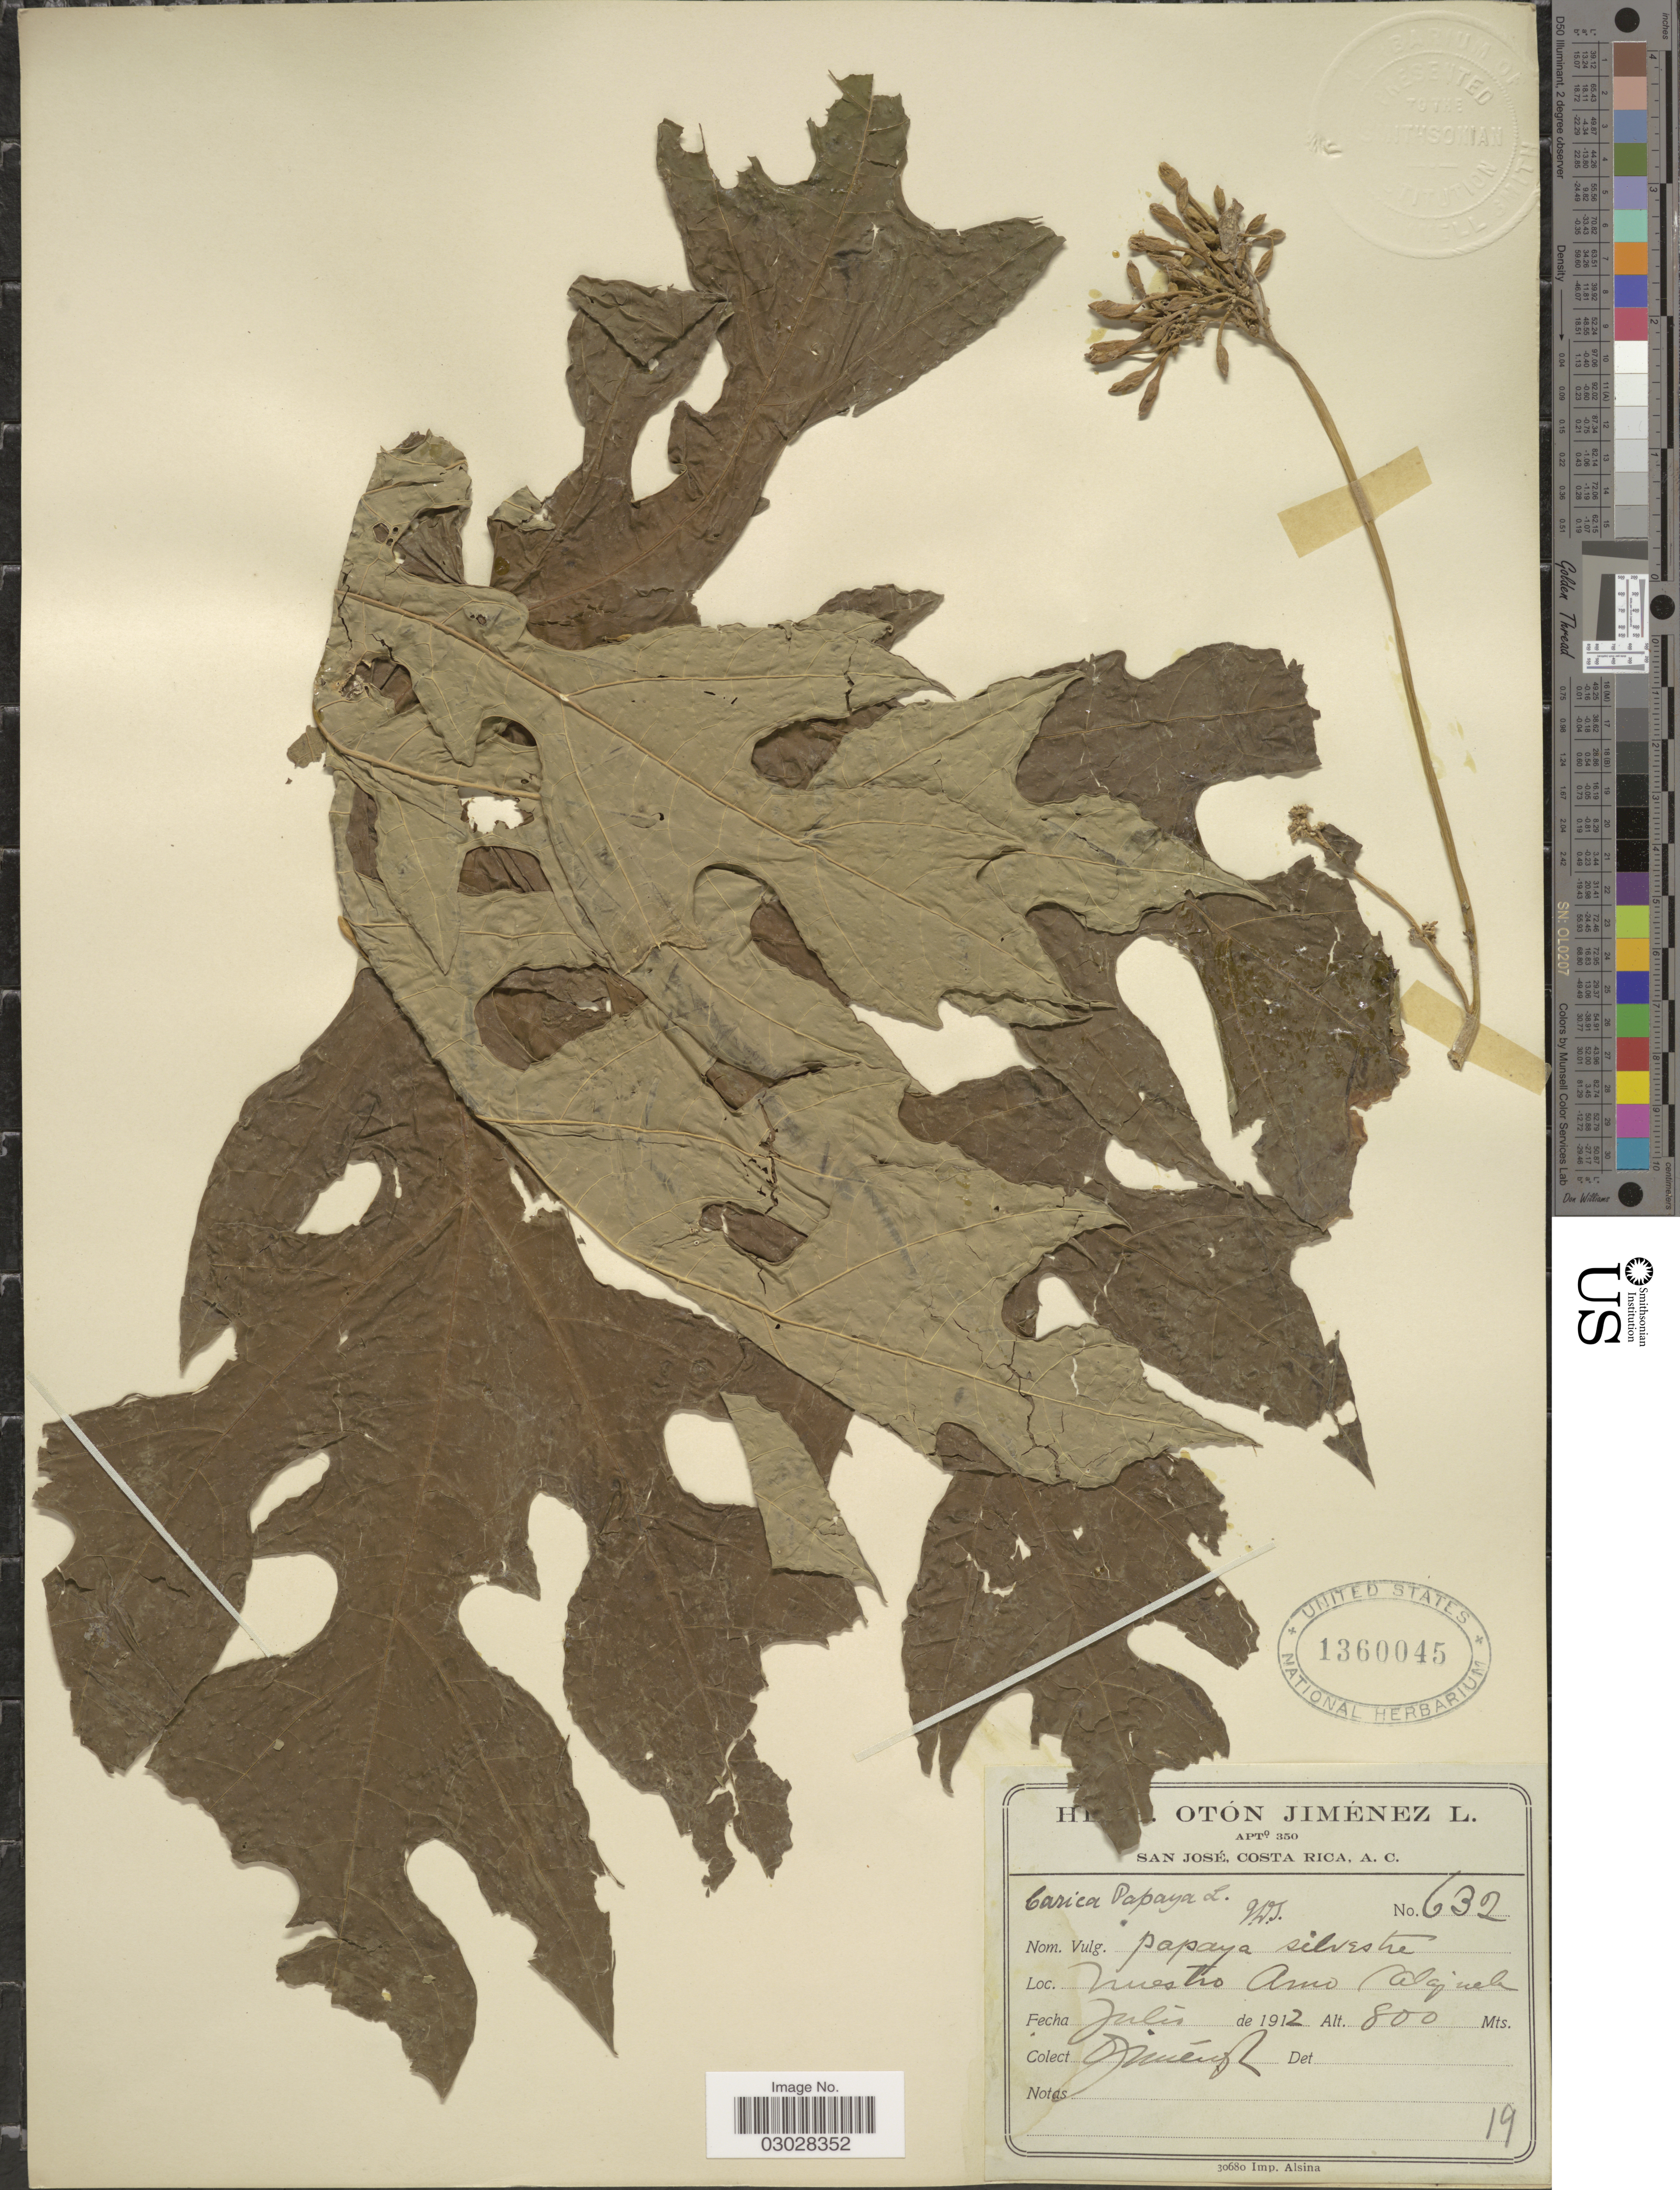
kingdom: Plantae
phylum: Tracheophyta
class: Magnoliopsida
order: Brassicales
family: Caricaceae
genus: Carica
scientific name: Carica papaya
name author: L.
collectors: O. Jiménez L.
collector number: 632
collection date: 1912-07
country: Costa Rica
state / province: Alajuela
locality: Nuestro Amo.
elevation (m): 800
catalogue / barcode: US 1360045